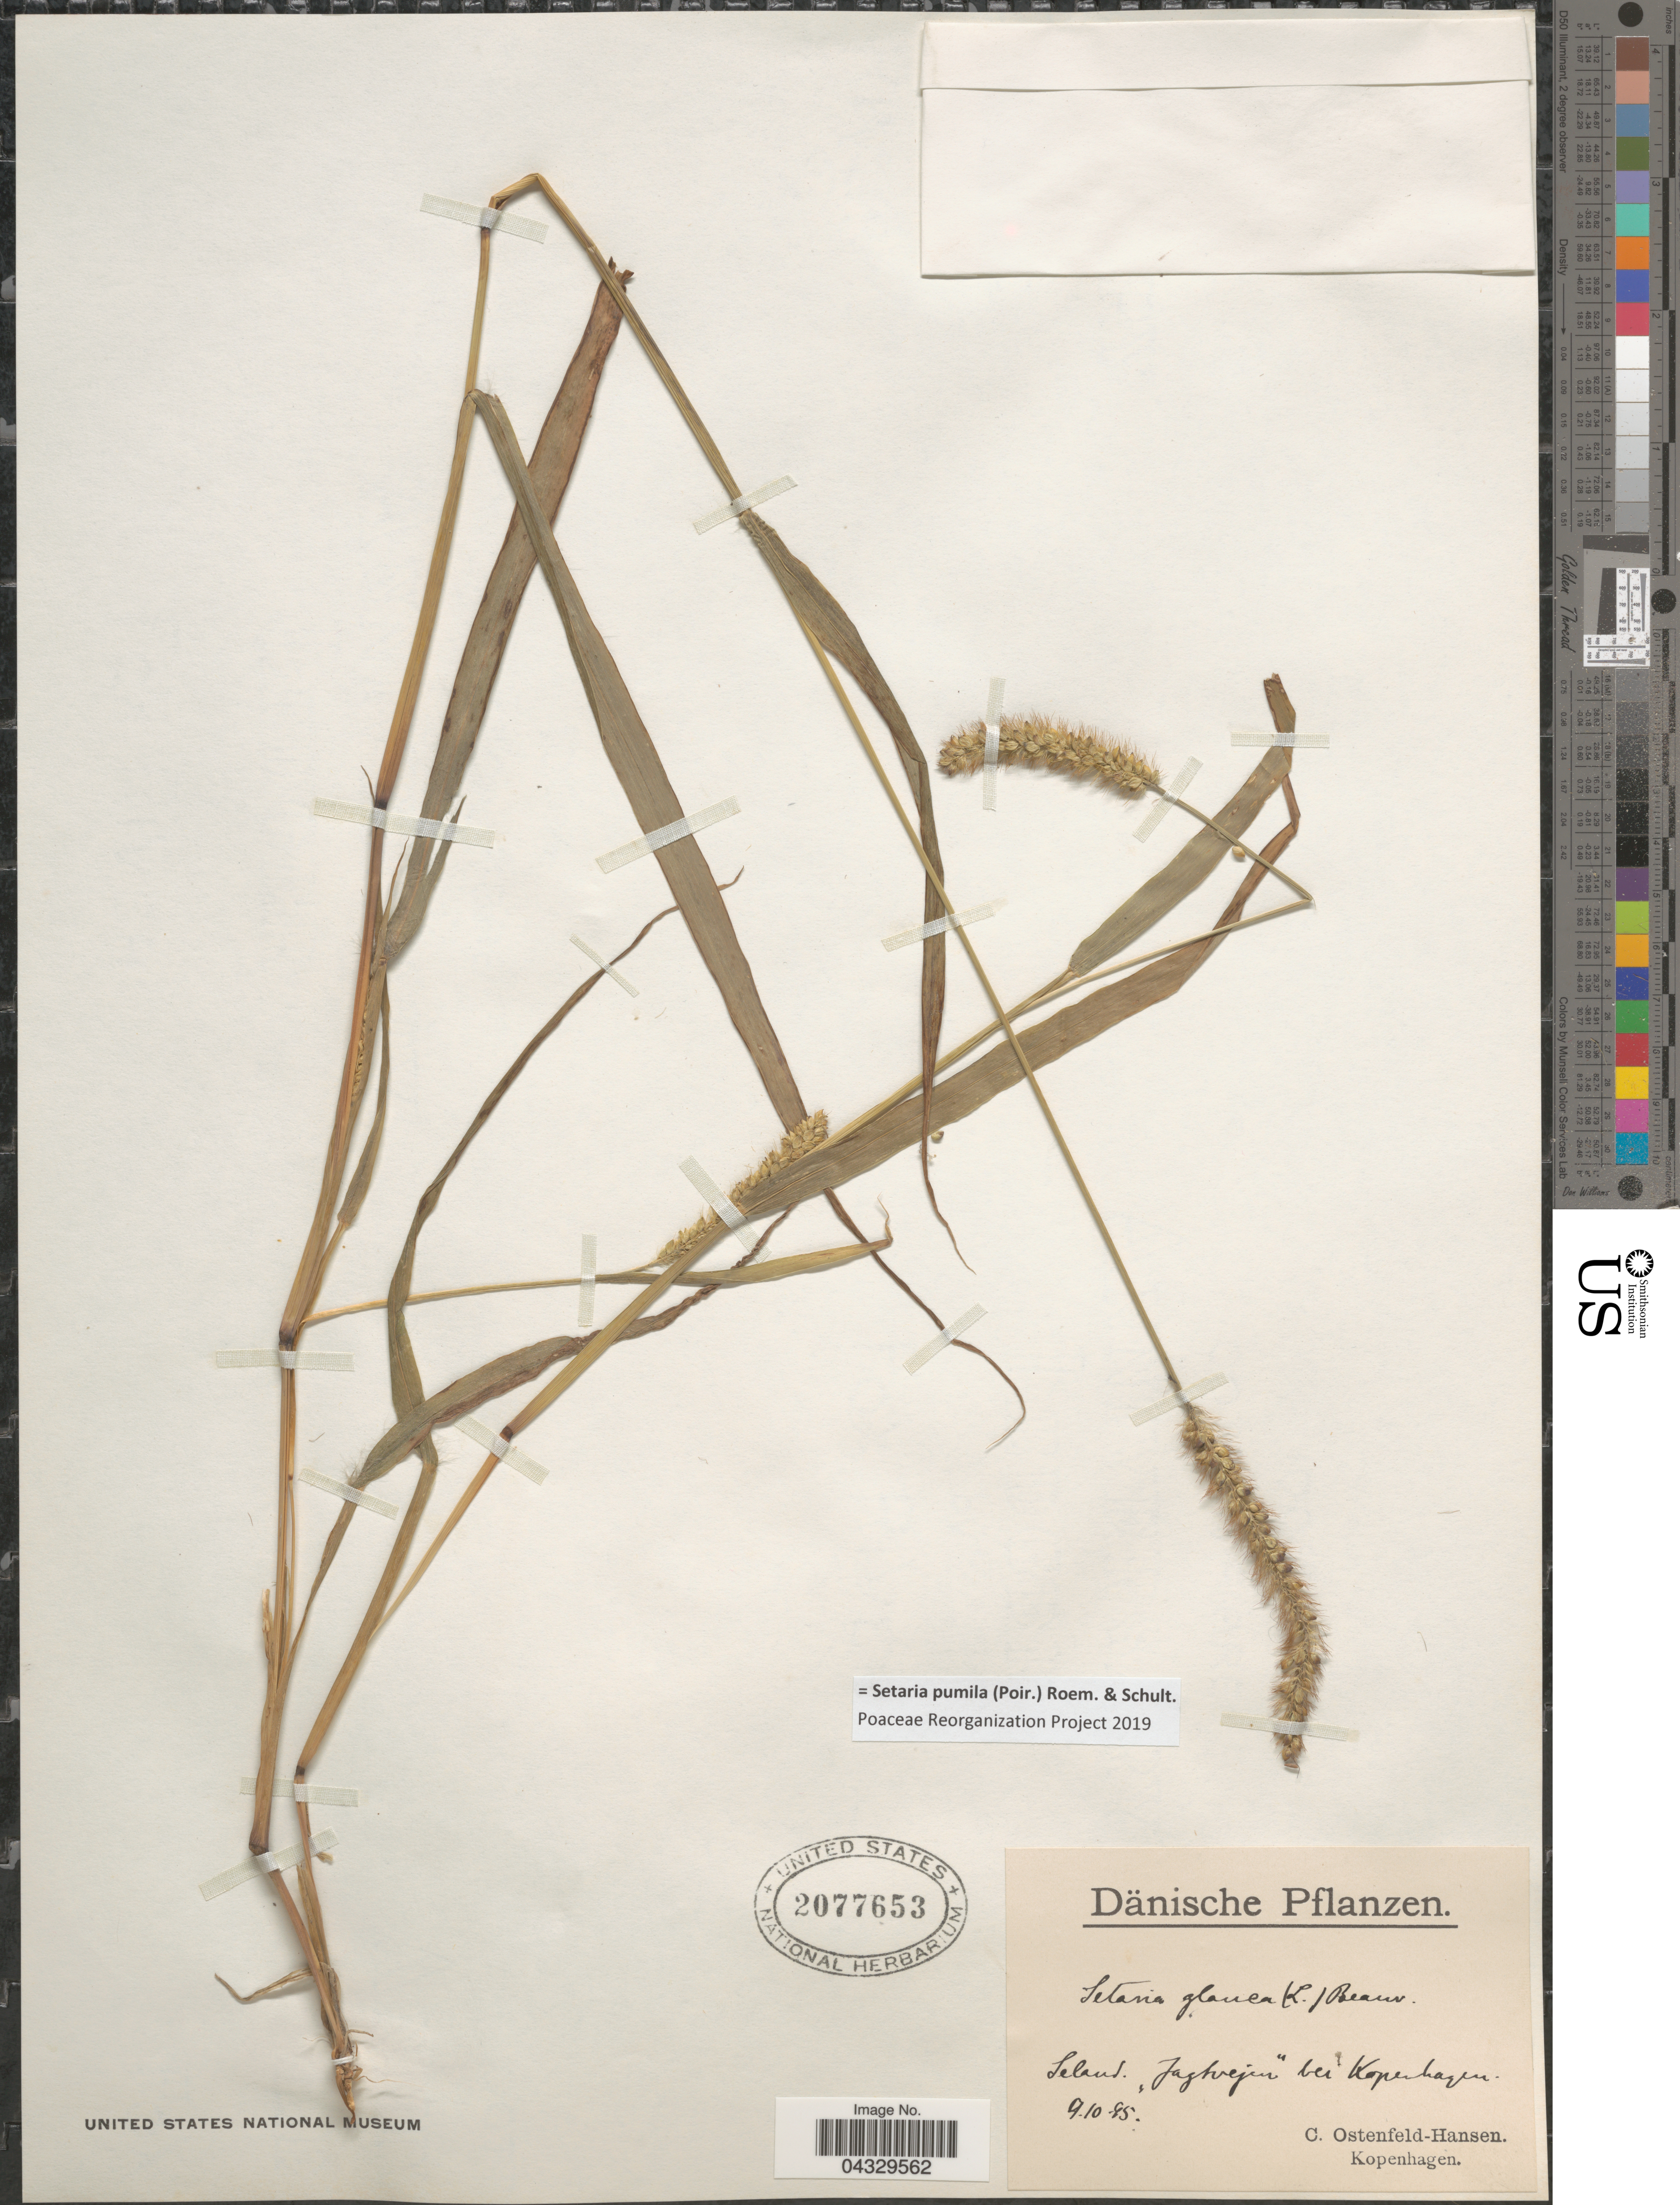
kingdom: Plantae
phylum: Tracheophyta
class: Liliopsida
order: Poales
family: Poaceae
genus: Setaria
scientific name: Setaria pumila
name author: (Poir.) Roem. & Schult.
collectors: C. Ostenfeld-Hansen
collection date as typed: Transcribed d/m/y: 9/10/95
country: Denmark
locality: Dänische. Seland. Jagtvejur bei Kopenhagen.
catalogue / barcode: US 2077653